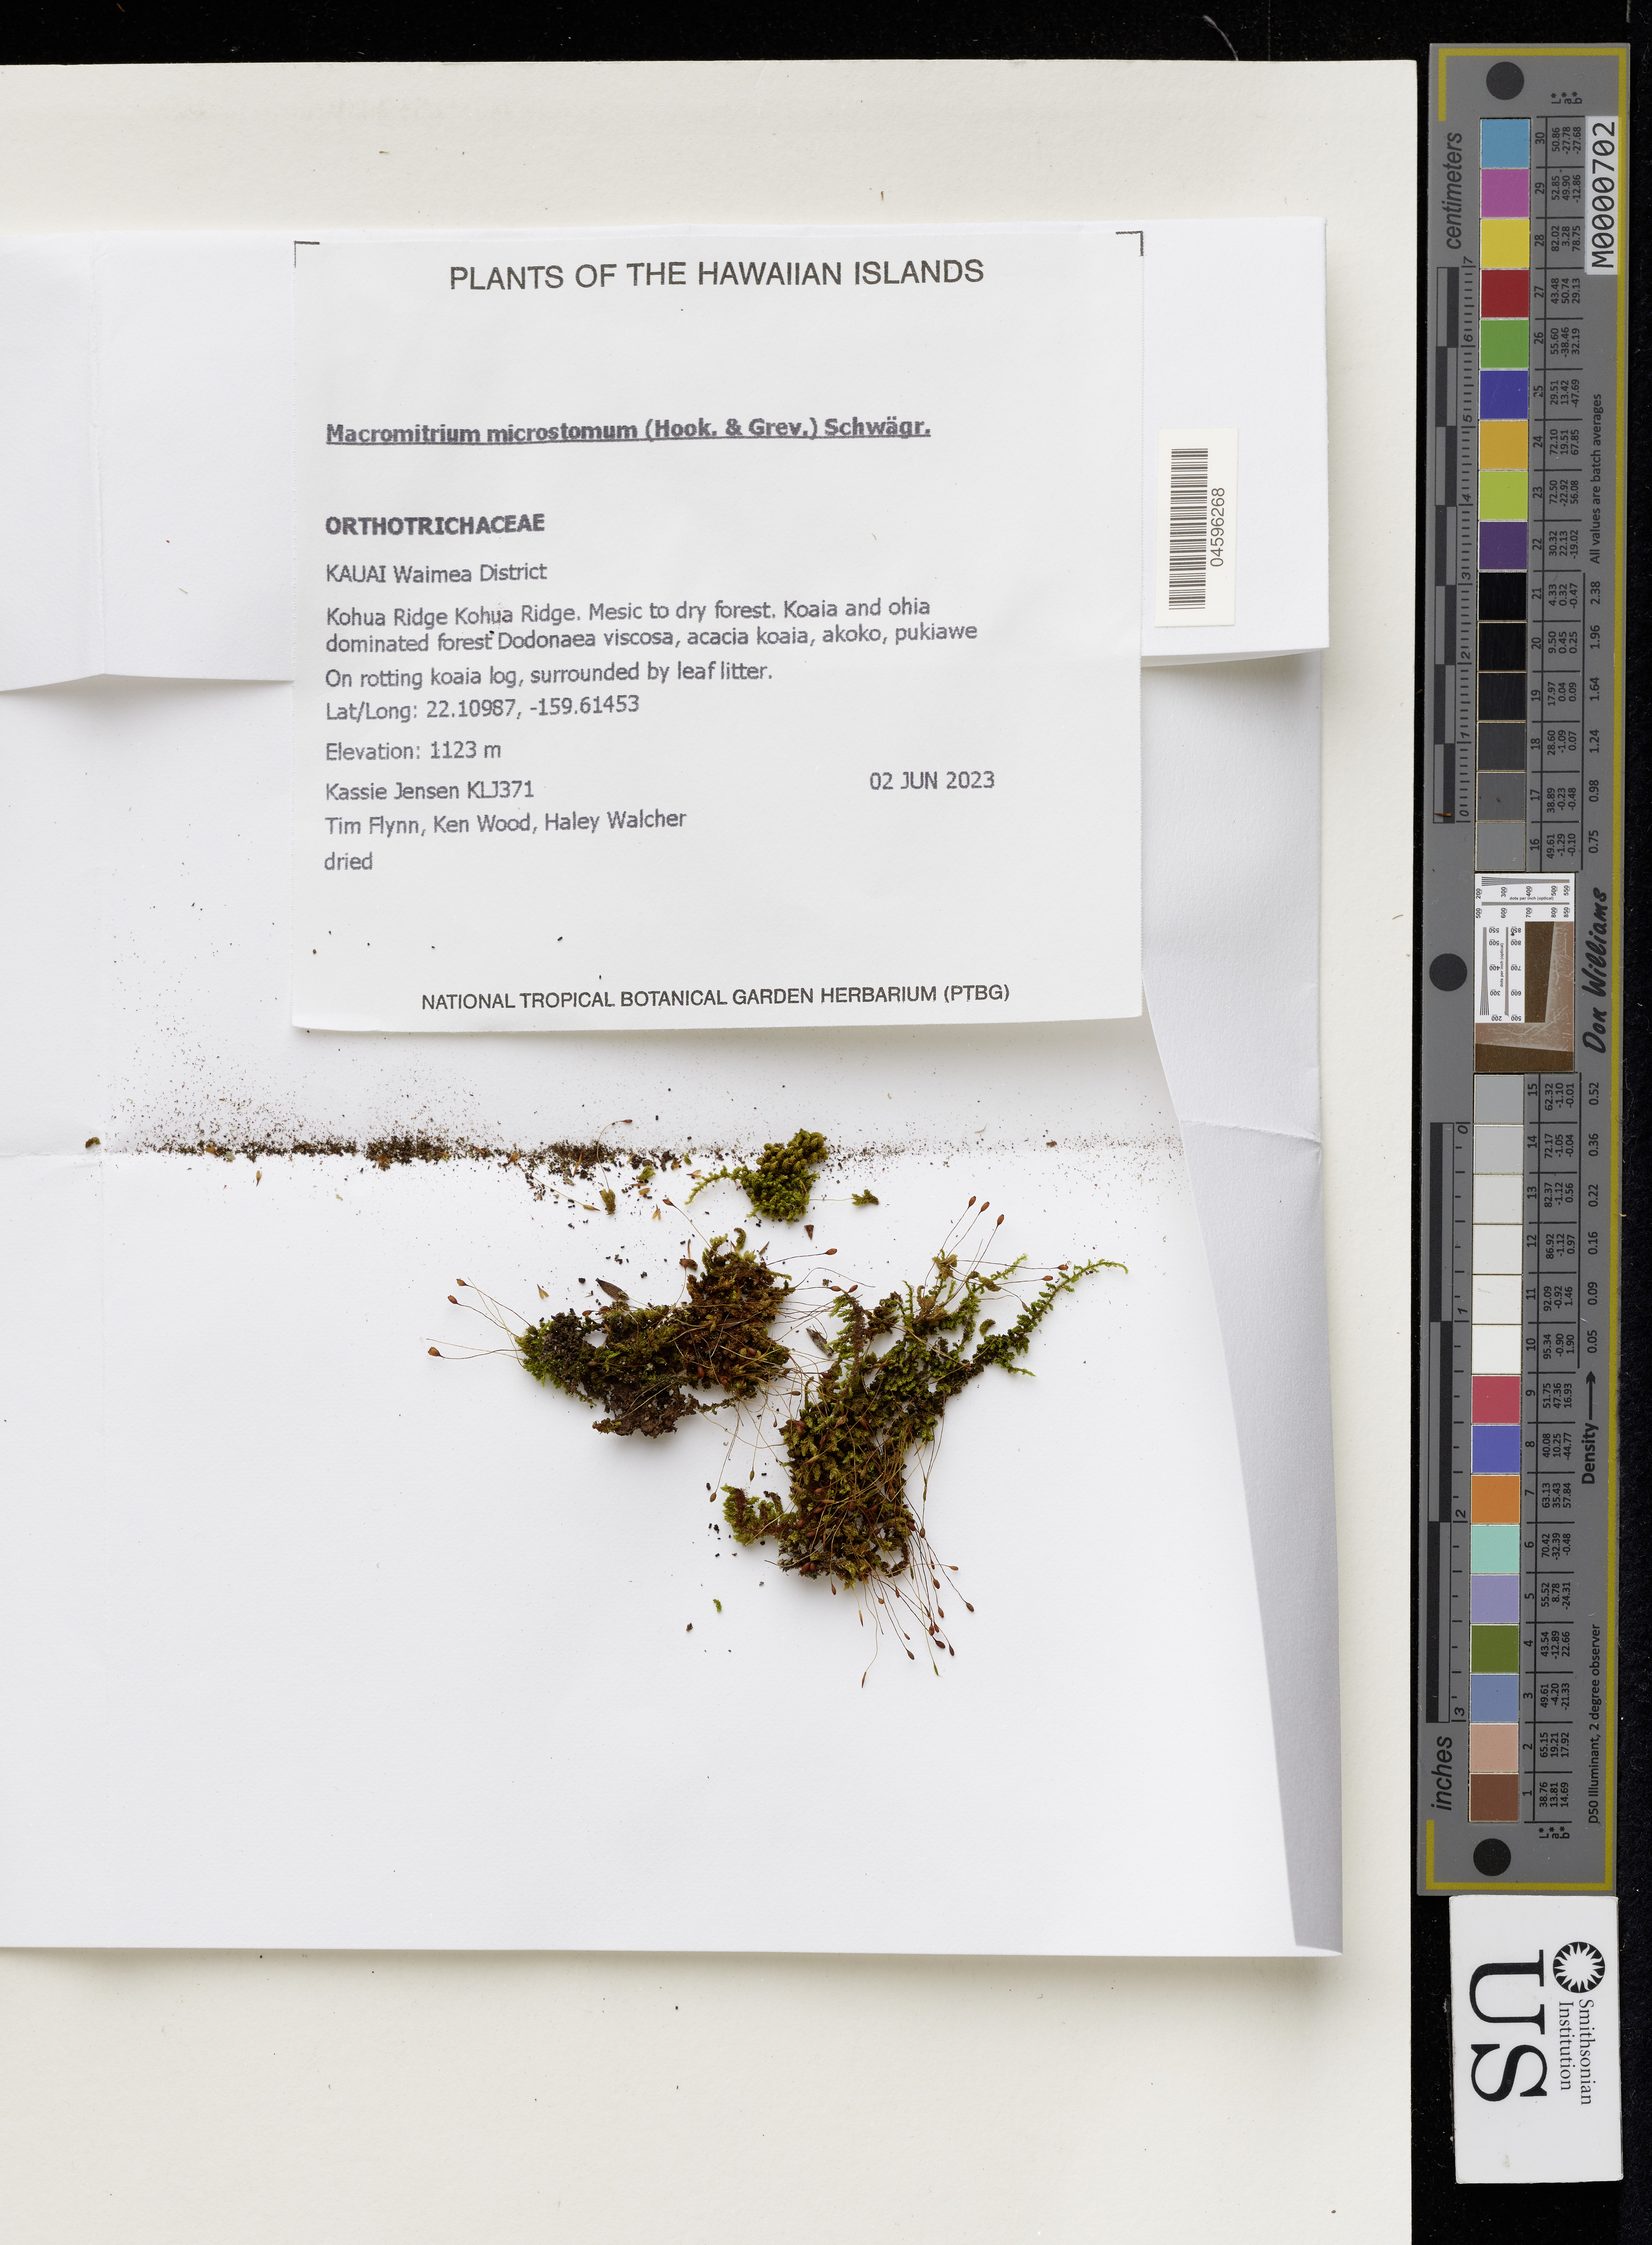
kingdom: Plantae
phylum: Bryophyta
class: Bryopsida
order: Orthotrichales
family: Orthotrichaceae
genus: Macromitrium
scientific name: Macromitrium microstomum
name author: (Hook. & Grev.) Schwägr.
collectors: K. Jensen, T. Flynn & K. R. Wood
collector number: KLJ371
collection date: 2023-06-02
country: United States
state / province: Hawaii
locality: Kauai Waimea District. Kohua Ridge Kohua Ridge. Mesic to dry forest. Koaia and ohia.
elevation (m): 1123